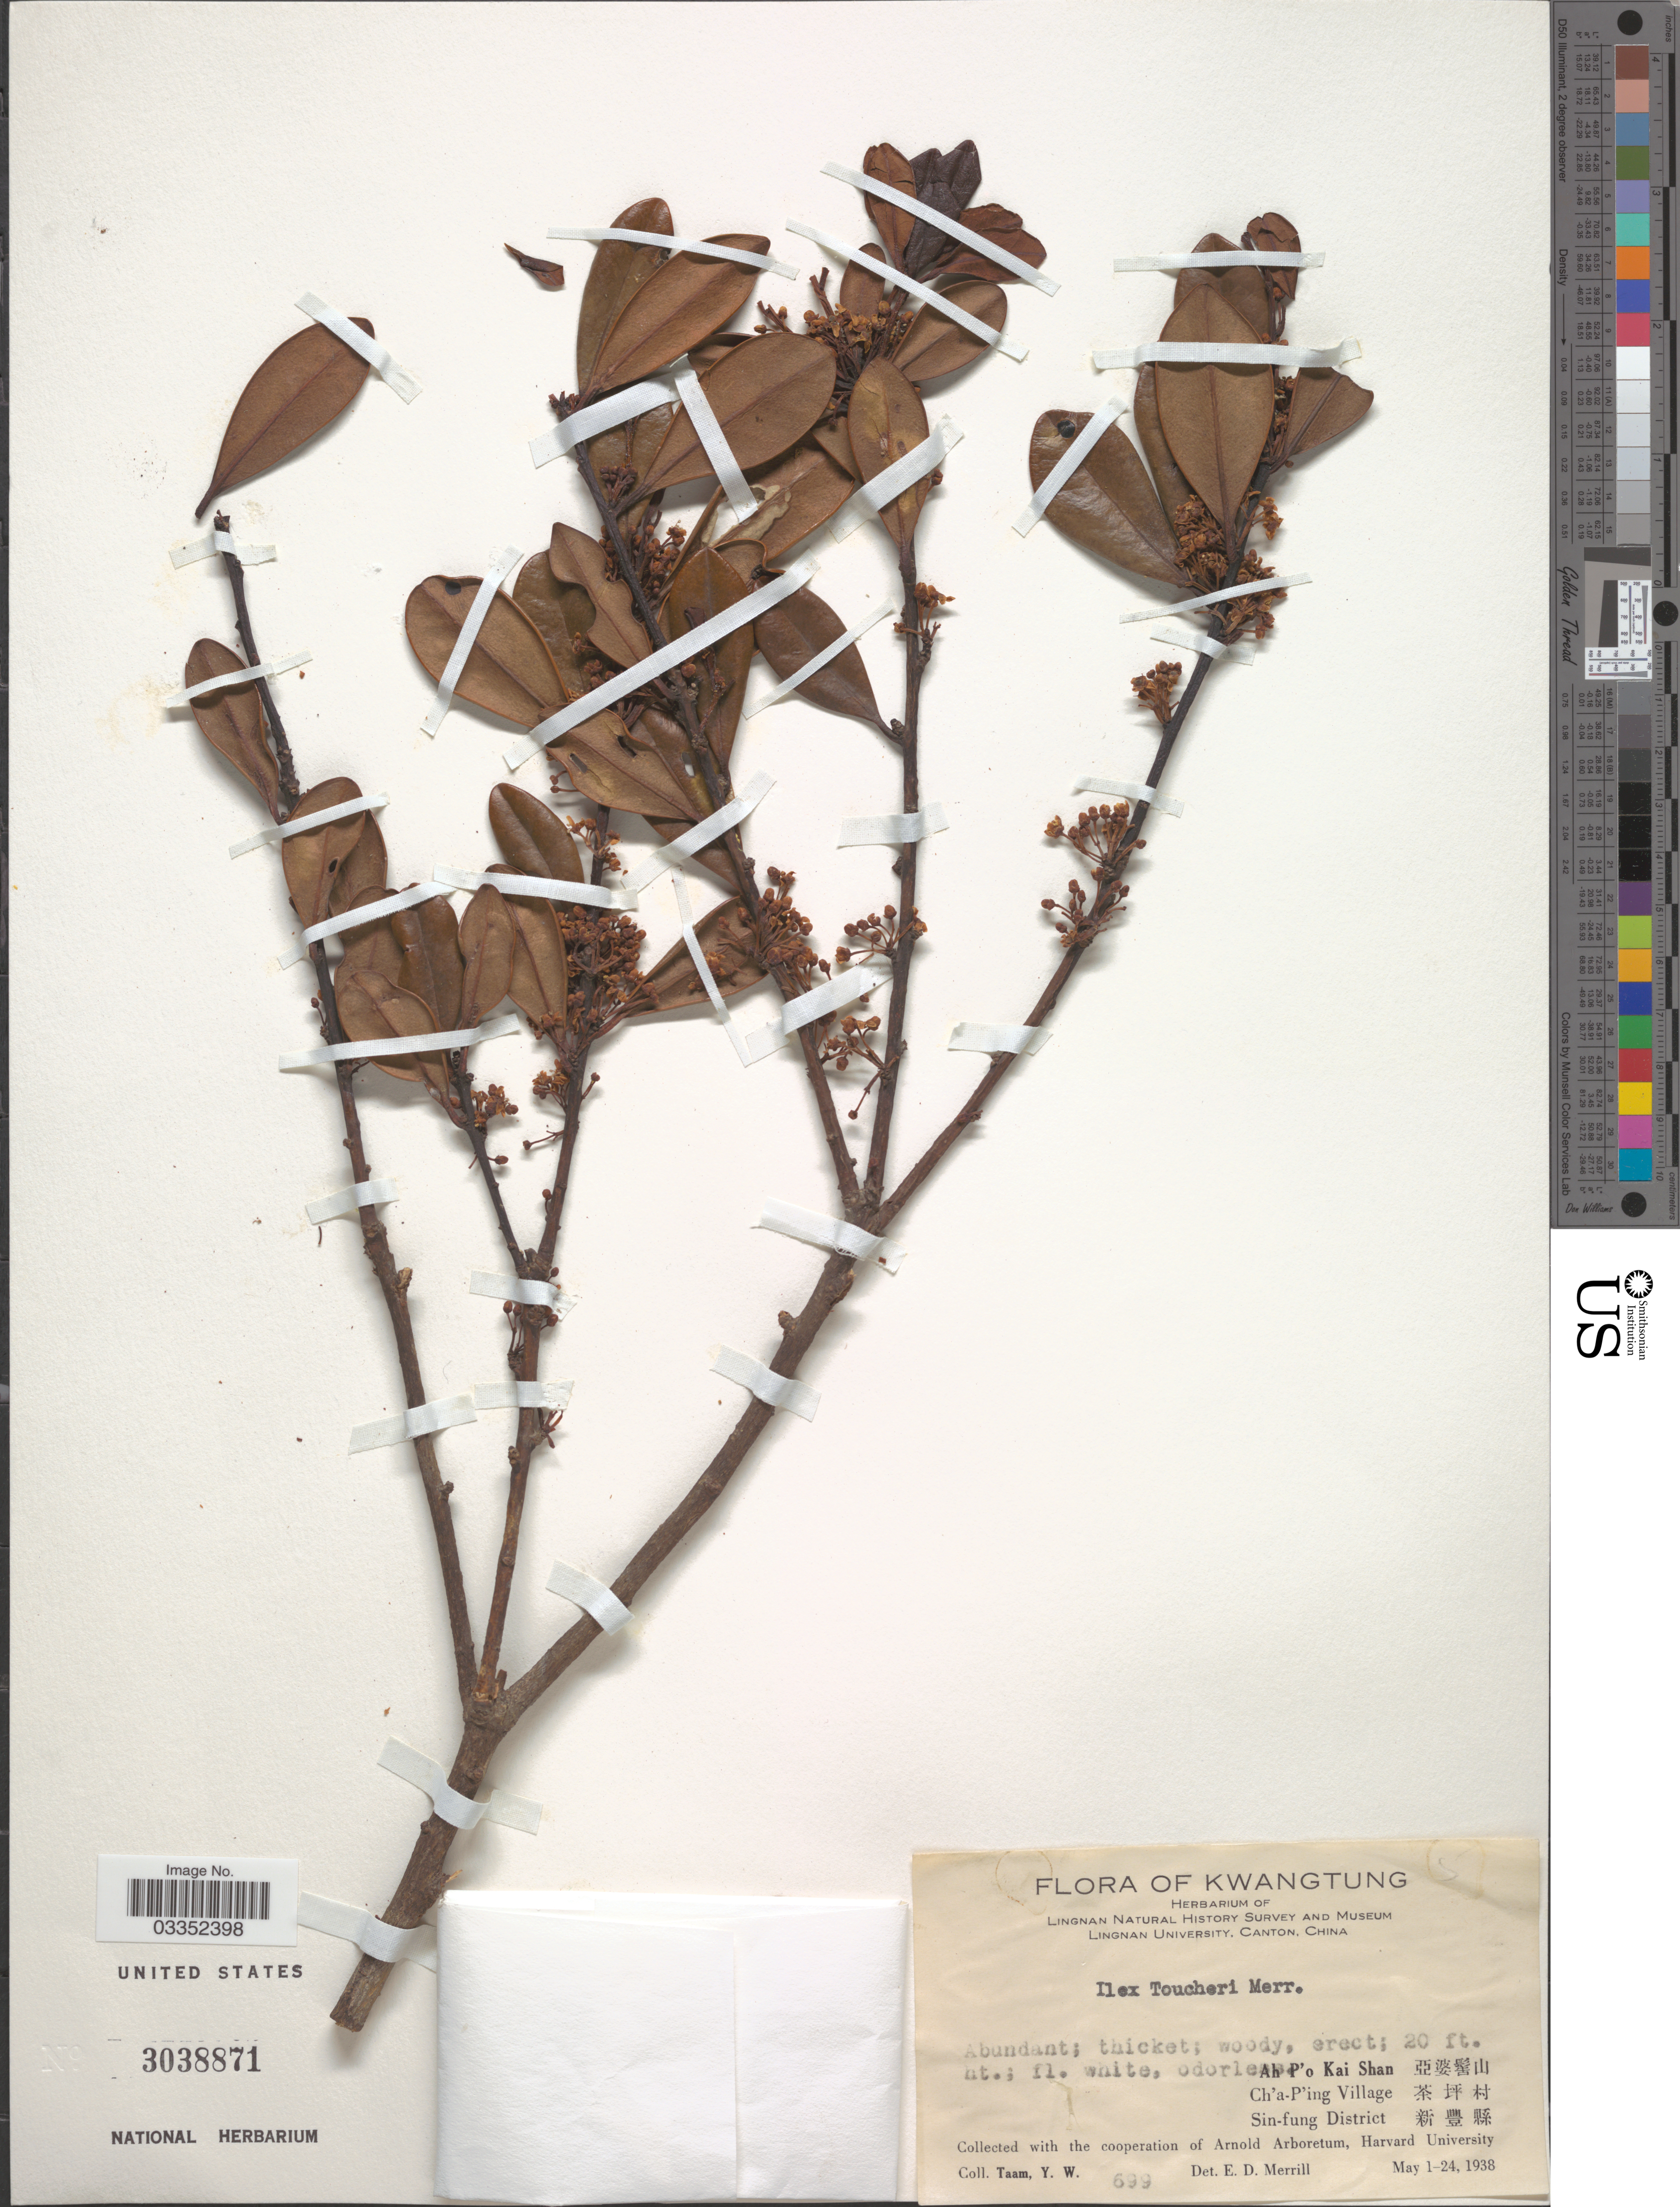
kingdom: Plantae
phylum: Tracheophyta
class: Magnoliopsida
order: Aquifoliales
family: Aquifoliaceae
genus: Ilex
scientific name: Ilex tutcheri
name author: Merr.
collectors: Y. W. Taam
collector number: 699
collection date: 1938-05-01/1938-05-24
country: China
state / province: Guangdong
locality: Kwangtung, Ah P'o Kai Shan X, Ch'a-P'ing Village X, Sin-fung District X.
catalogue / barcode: US 3038871